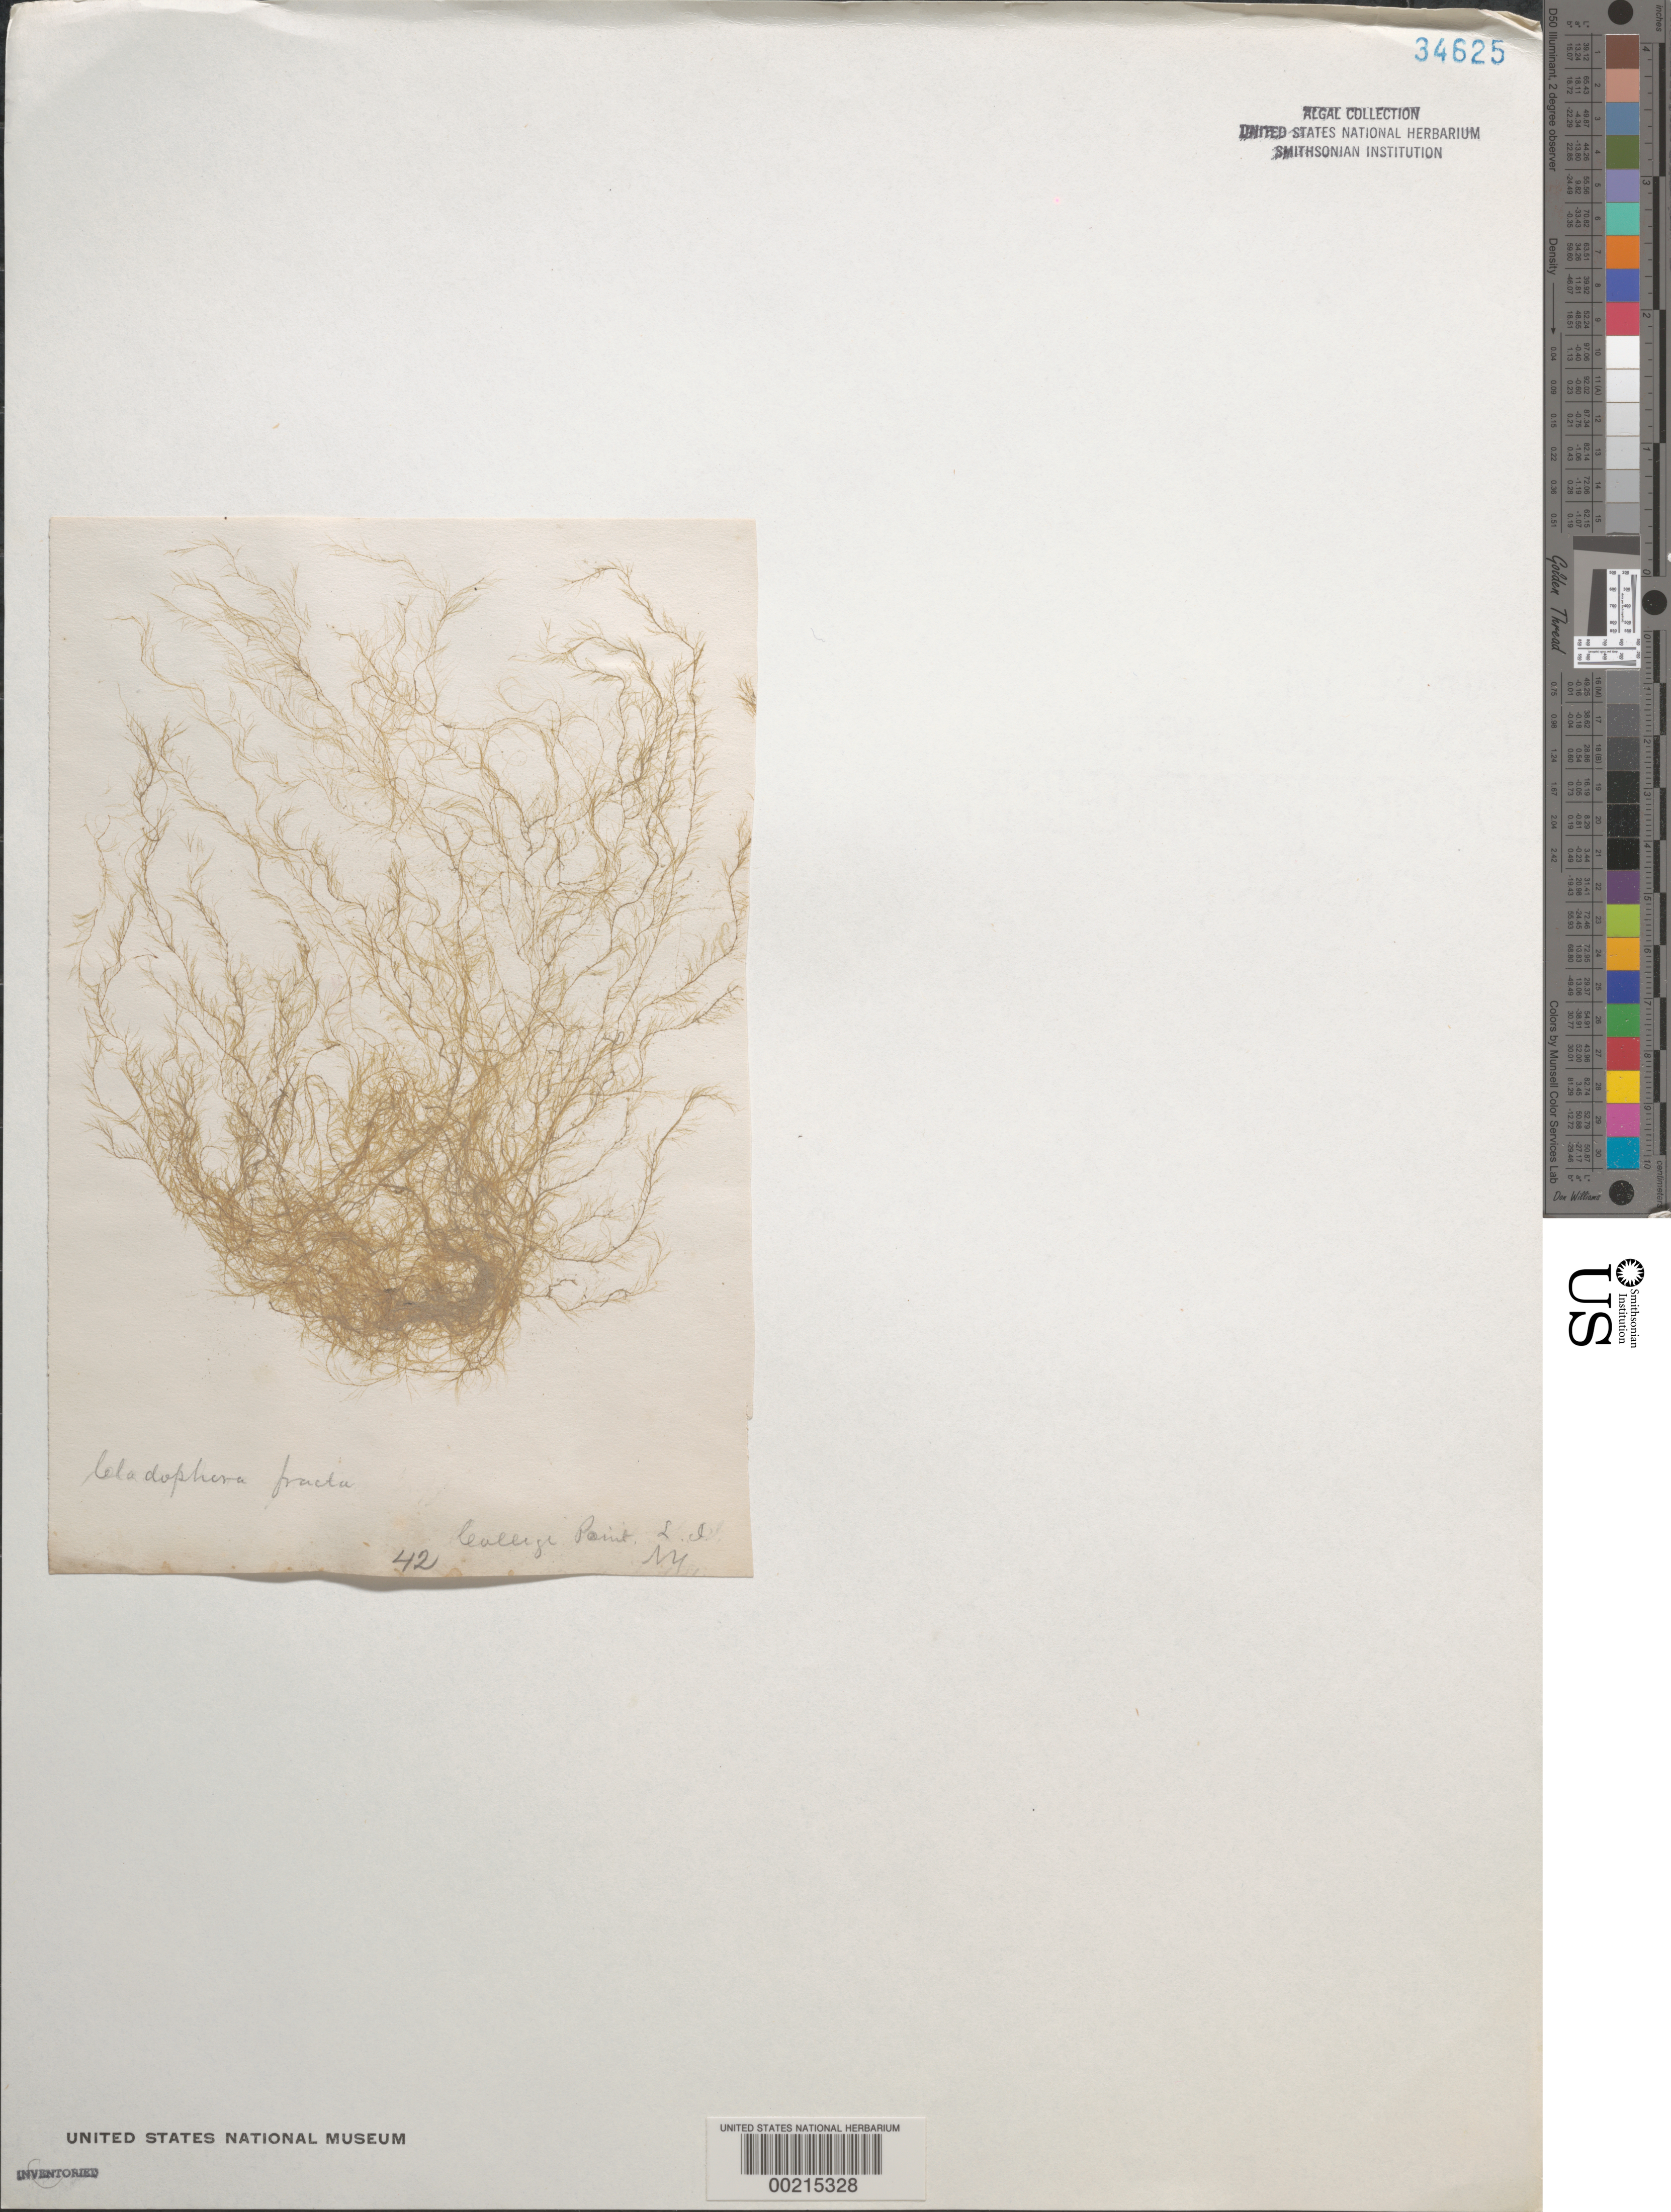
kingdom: Plantae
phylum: Chlorophyta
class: Ulvophyceae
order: Cladophorales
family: Cladophoraceae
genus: Cladophora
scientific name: Cladophora fracta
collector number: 42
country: United States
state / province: New York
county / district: Queens County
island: Long Island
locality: College Point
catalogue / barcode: US 34625